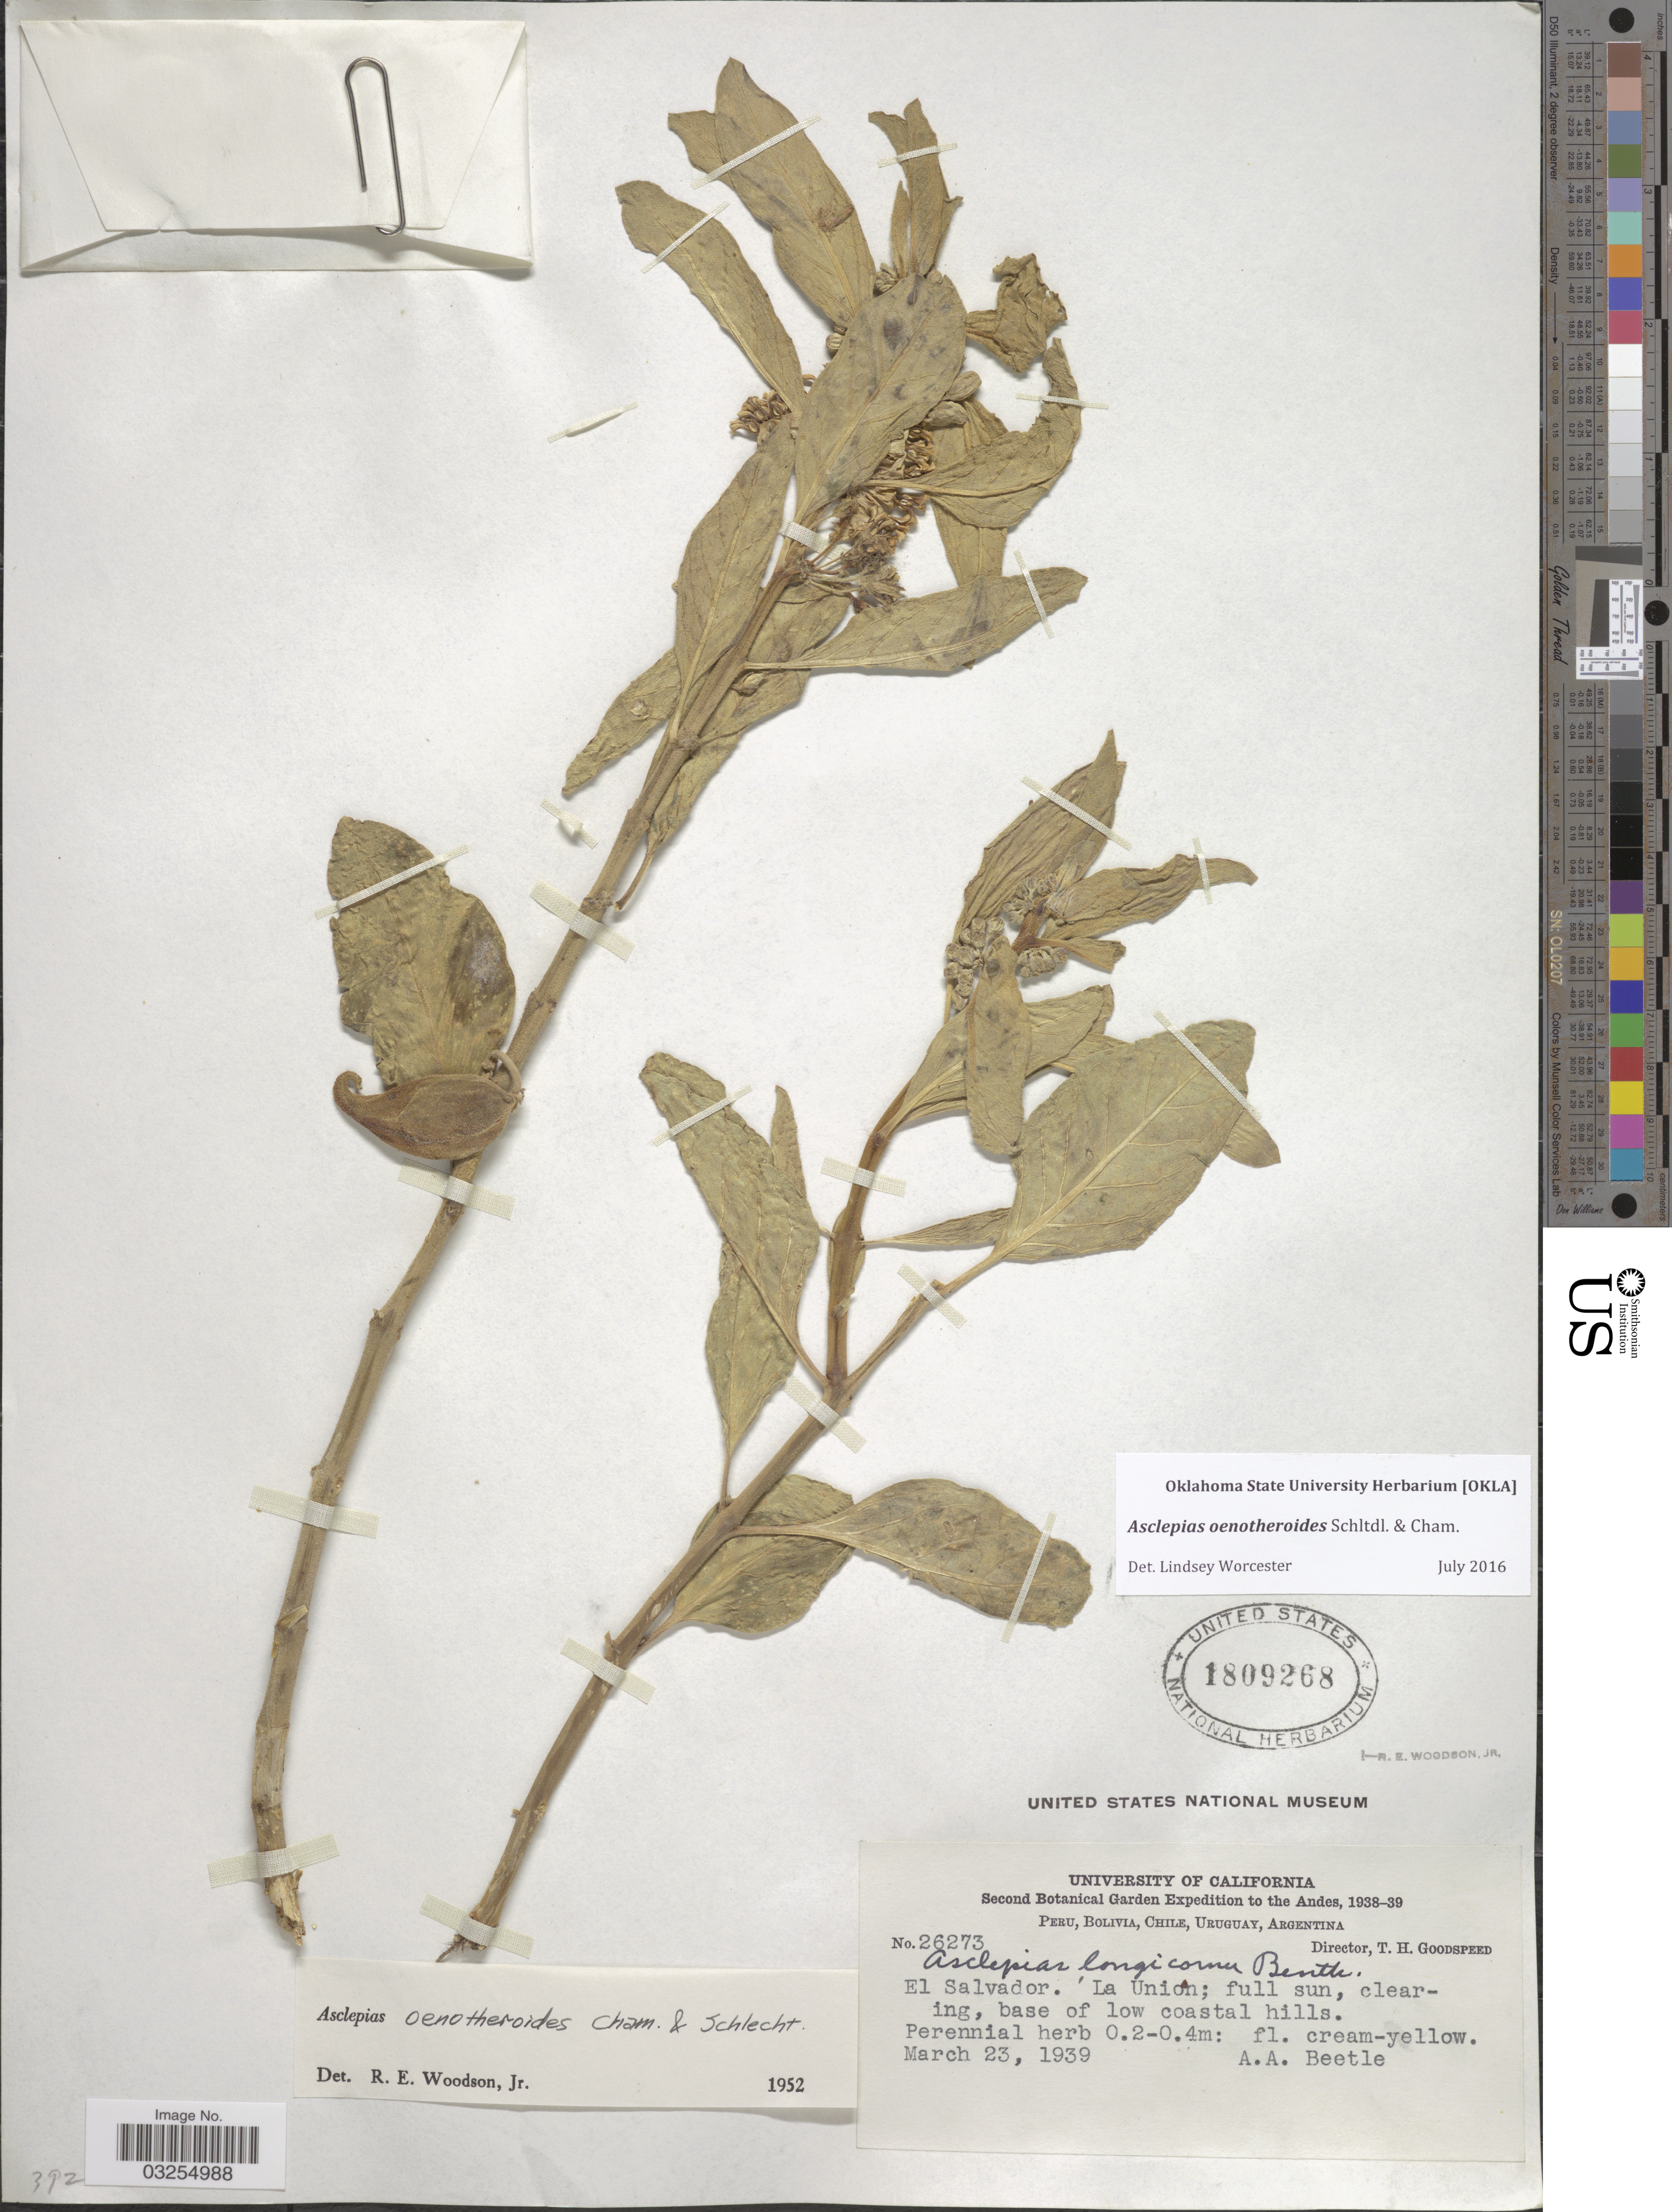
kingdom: Plantae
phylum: Tracheophyta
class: Magnoliopsida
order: Gentianales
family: Apocynaceae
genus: Asclepias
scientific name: Asclepias oenotheroides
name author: Schltdl. & Cham.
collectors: A. A. Beetle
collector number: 26273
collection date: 1939-03-23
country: El Salvador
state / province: La Union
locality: The Andes. Clearing, base of low coastal hills.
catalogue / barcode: US 1809268